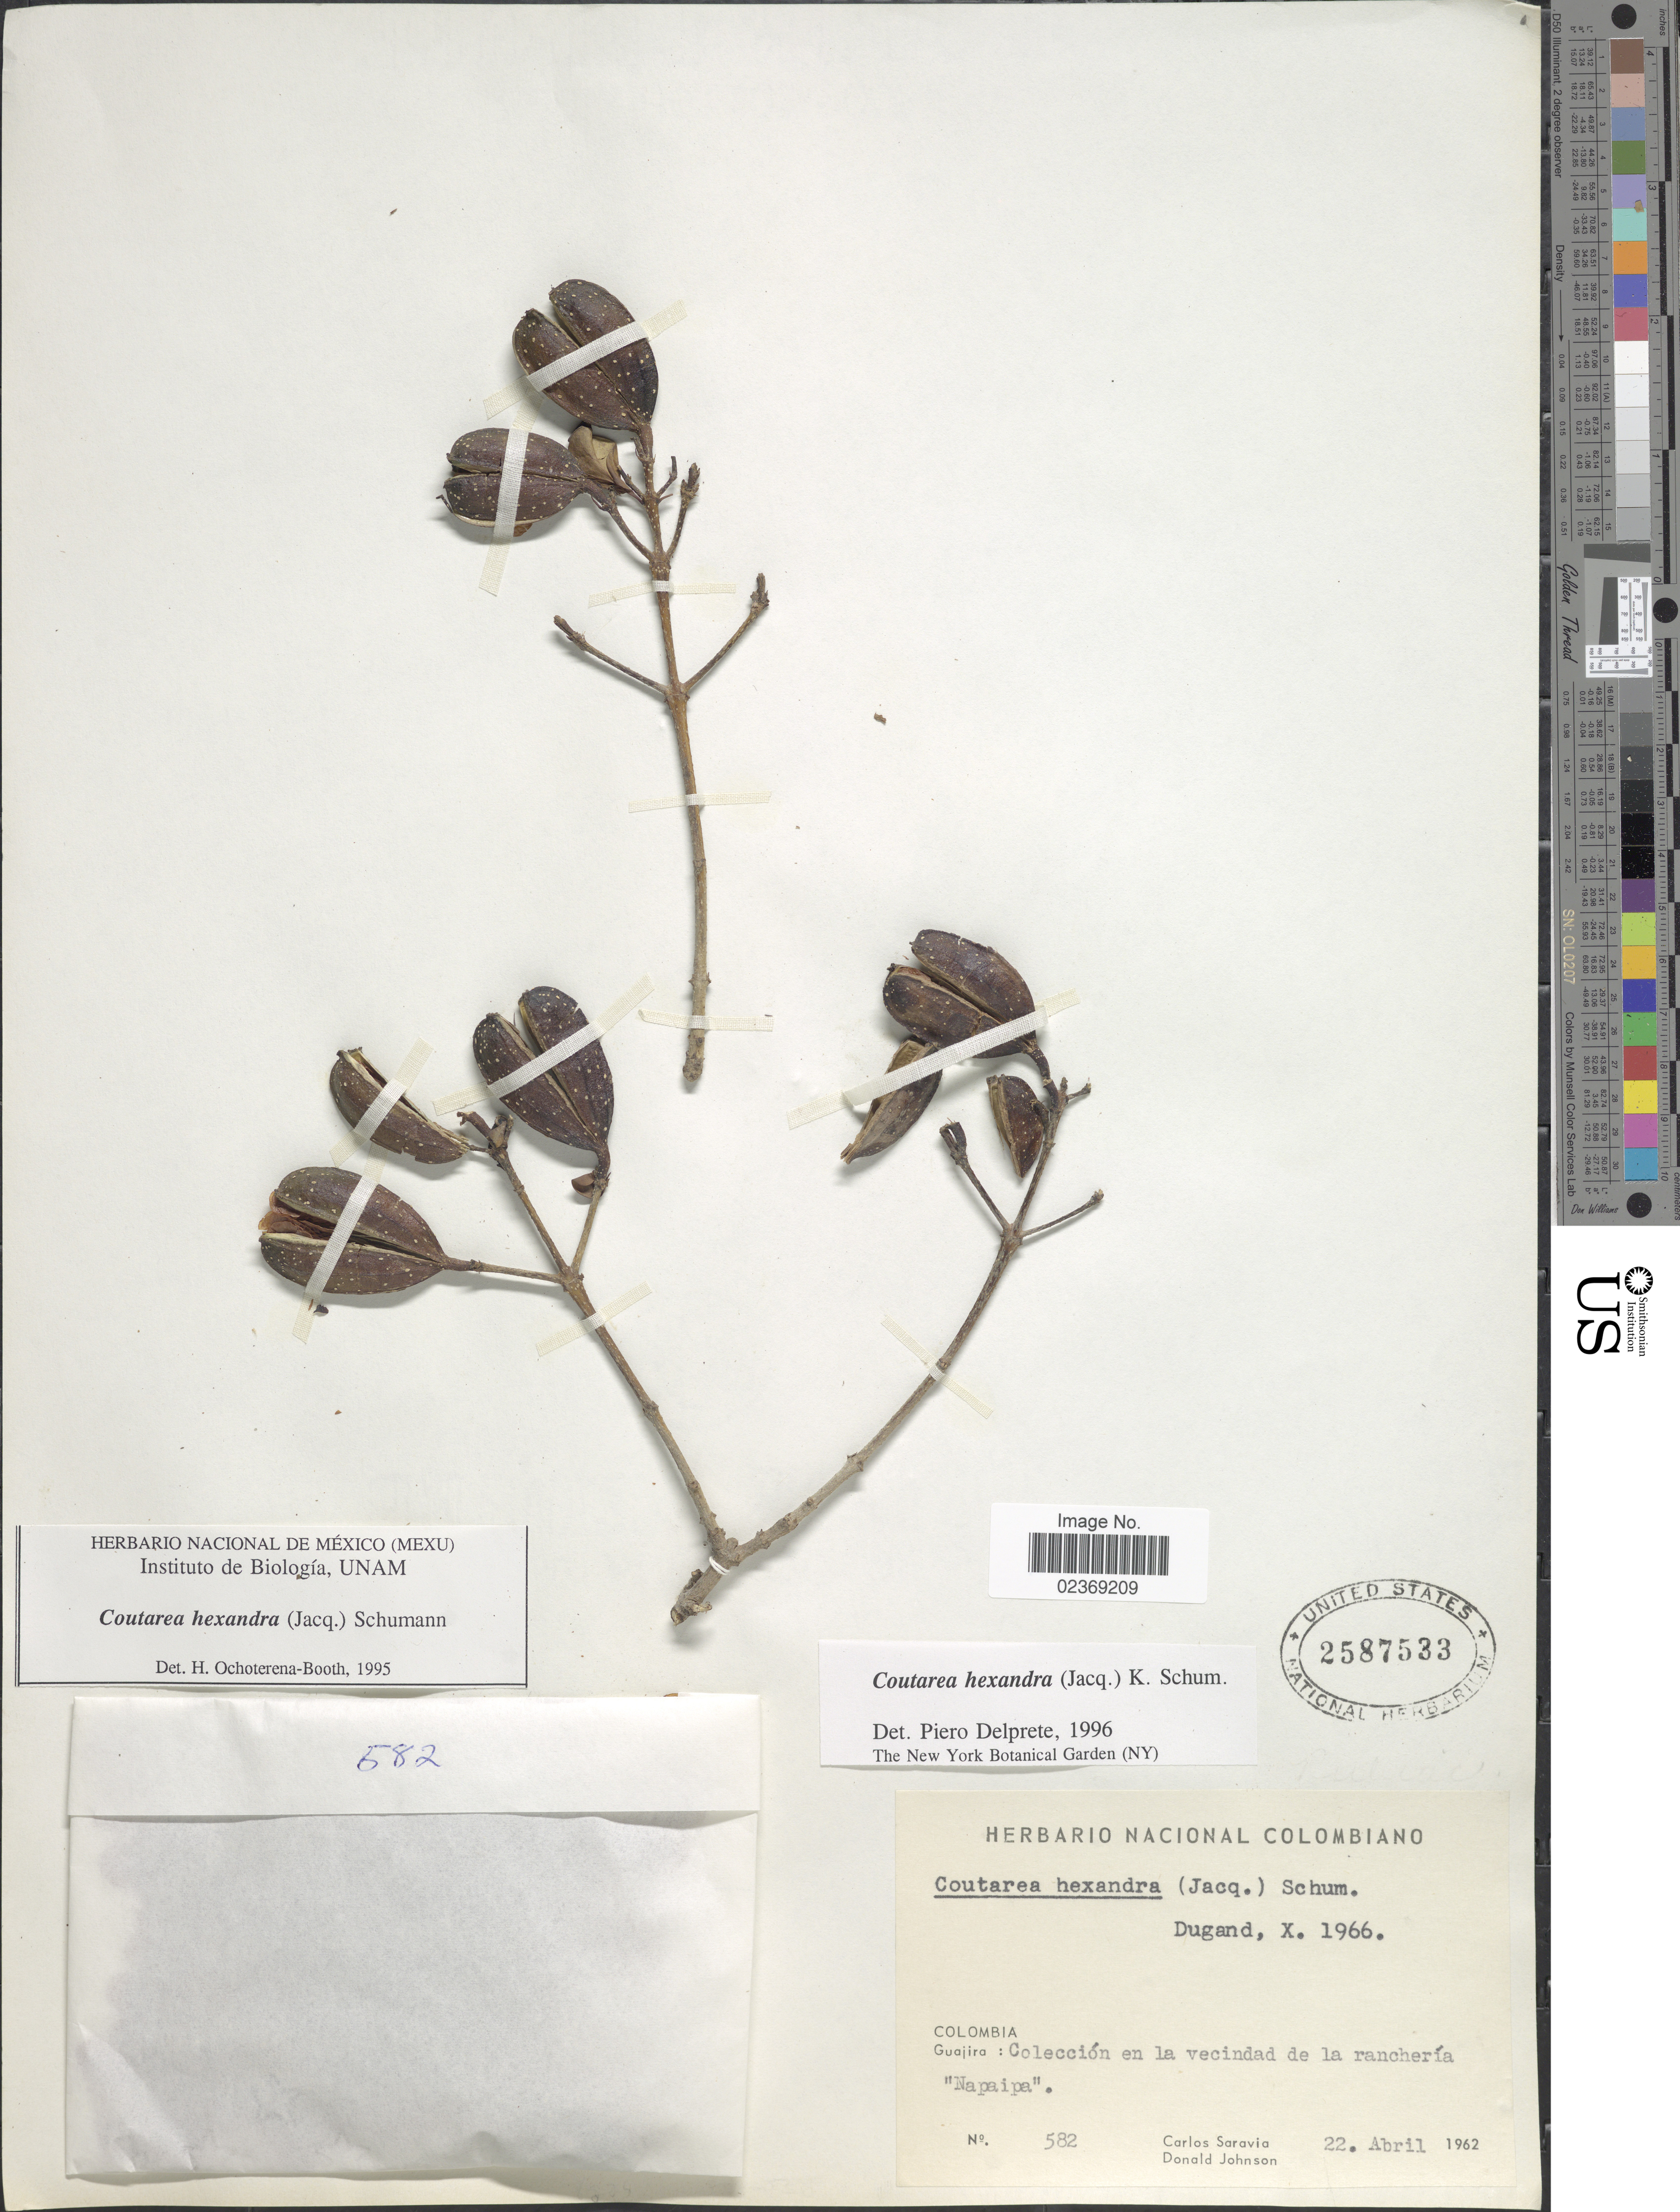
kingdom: Plantae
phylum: Tracheophyta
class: Magnoliopsida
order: Gentianales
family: Rubiaceae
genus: Coutarea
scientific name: Coutarea hexandra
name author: (Jacq.) K. Schum.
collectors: C. Saravia & D. Johnson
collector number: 582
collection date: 1962-04-22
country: Colombia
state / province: La Guajira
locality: Coleccion en la vecindad de la rancheria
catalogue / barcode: US 2587533